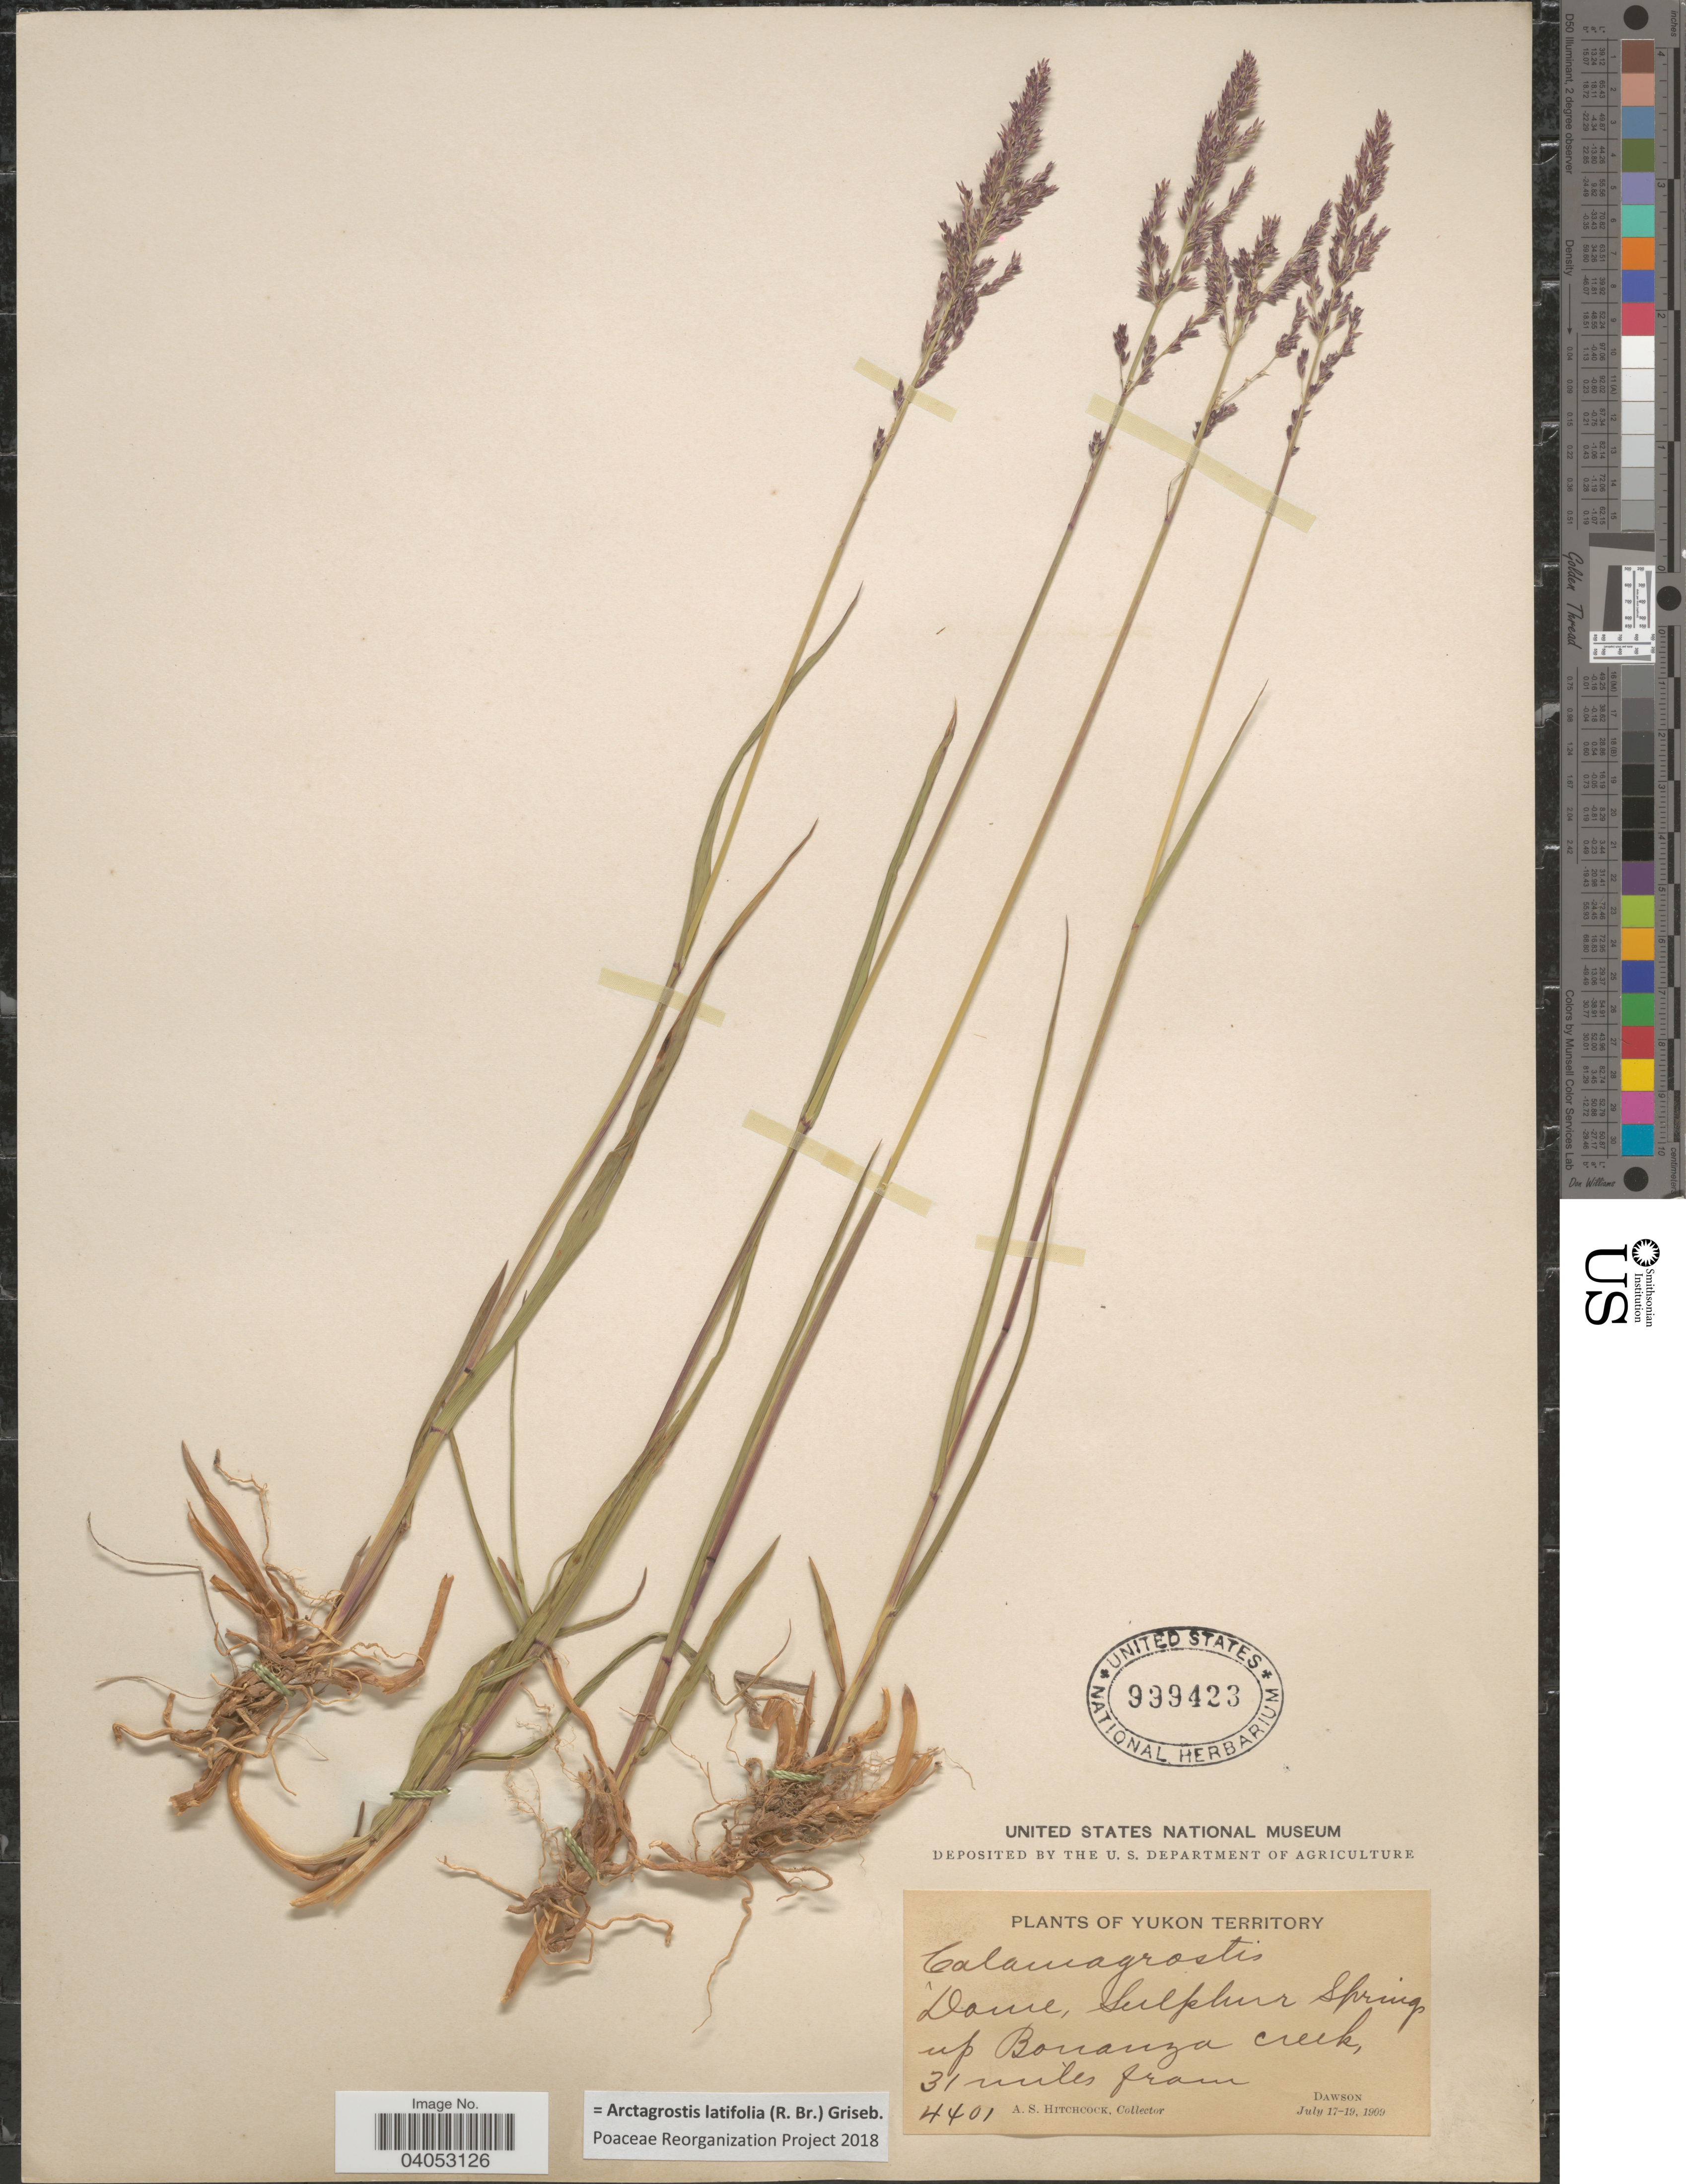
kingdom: Plantae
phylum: Tracheophyta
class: Liliopsida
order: Poales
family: Poaceae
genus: Arctagrostis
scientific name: Arctagrostis latifolia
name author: (R. Br.) Griseb.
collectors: A. S. Hitchcock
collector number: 4401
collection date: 1909-07-17/1909-07-19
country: Canada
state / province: Yukon Territory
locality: Dome, Sulphur Spring, up Bonanza creek, 31 miles from. Dawson.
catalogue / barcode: US 999423